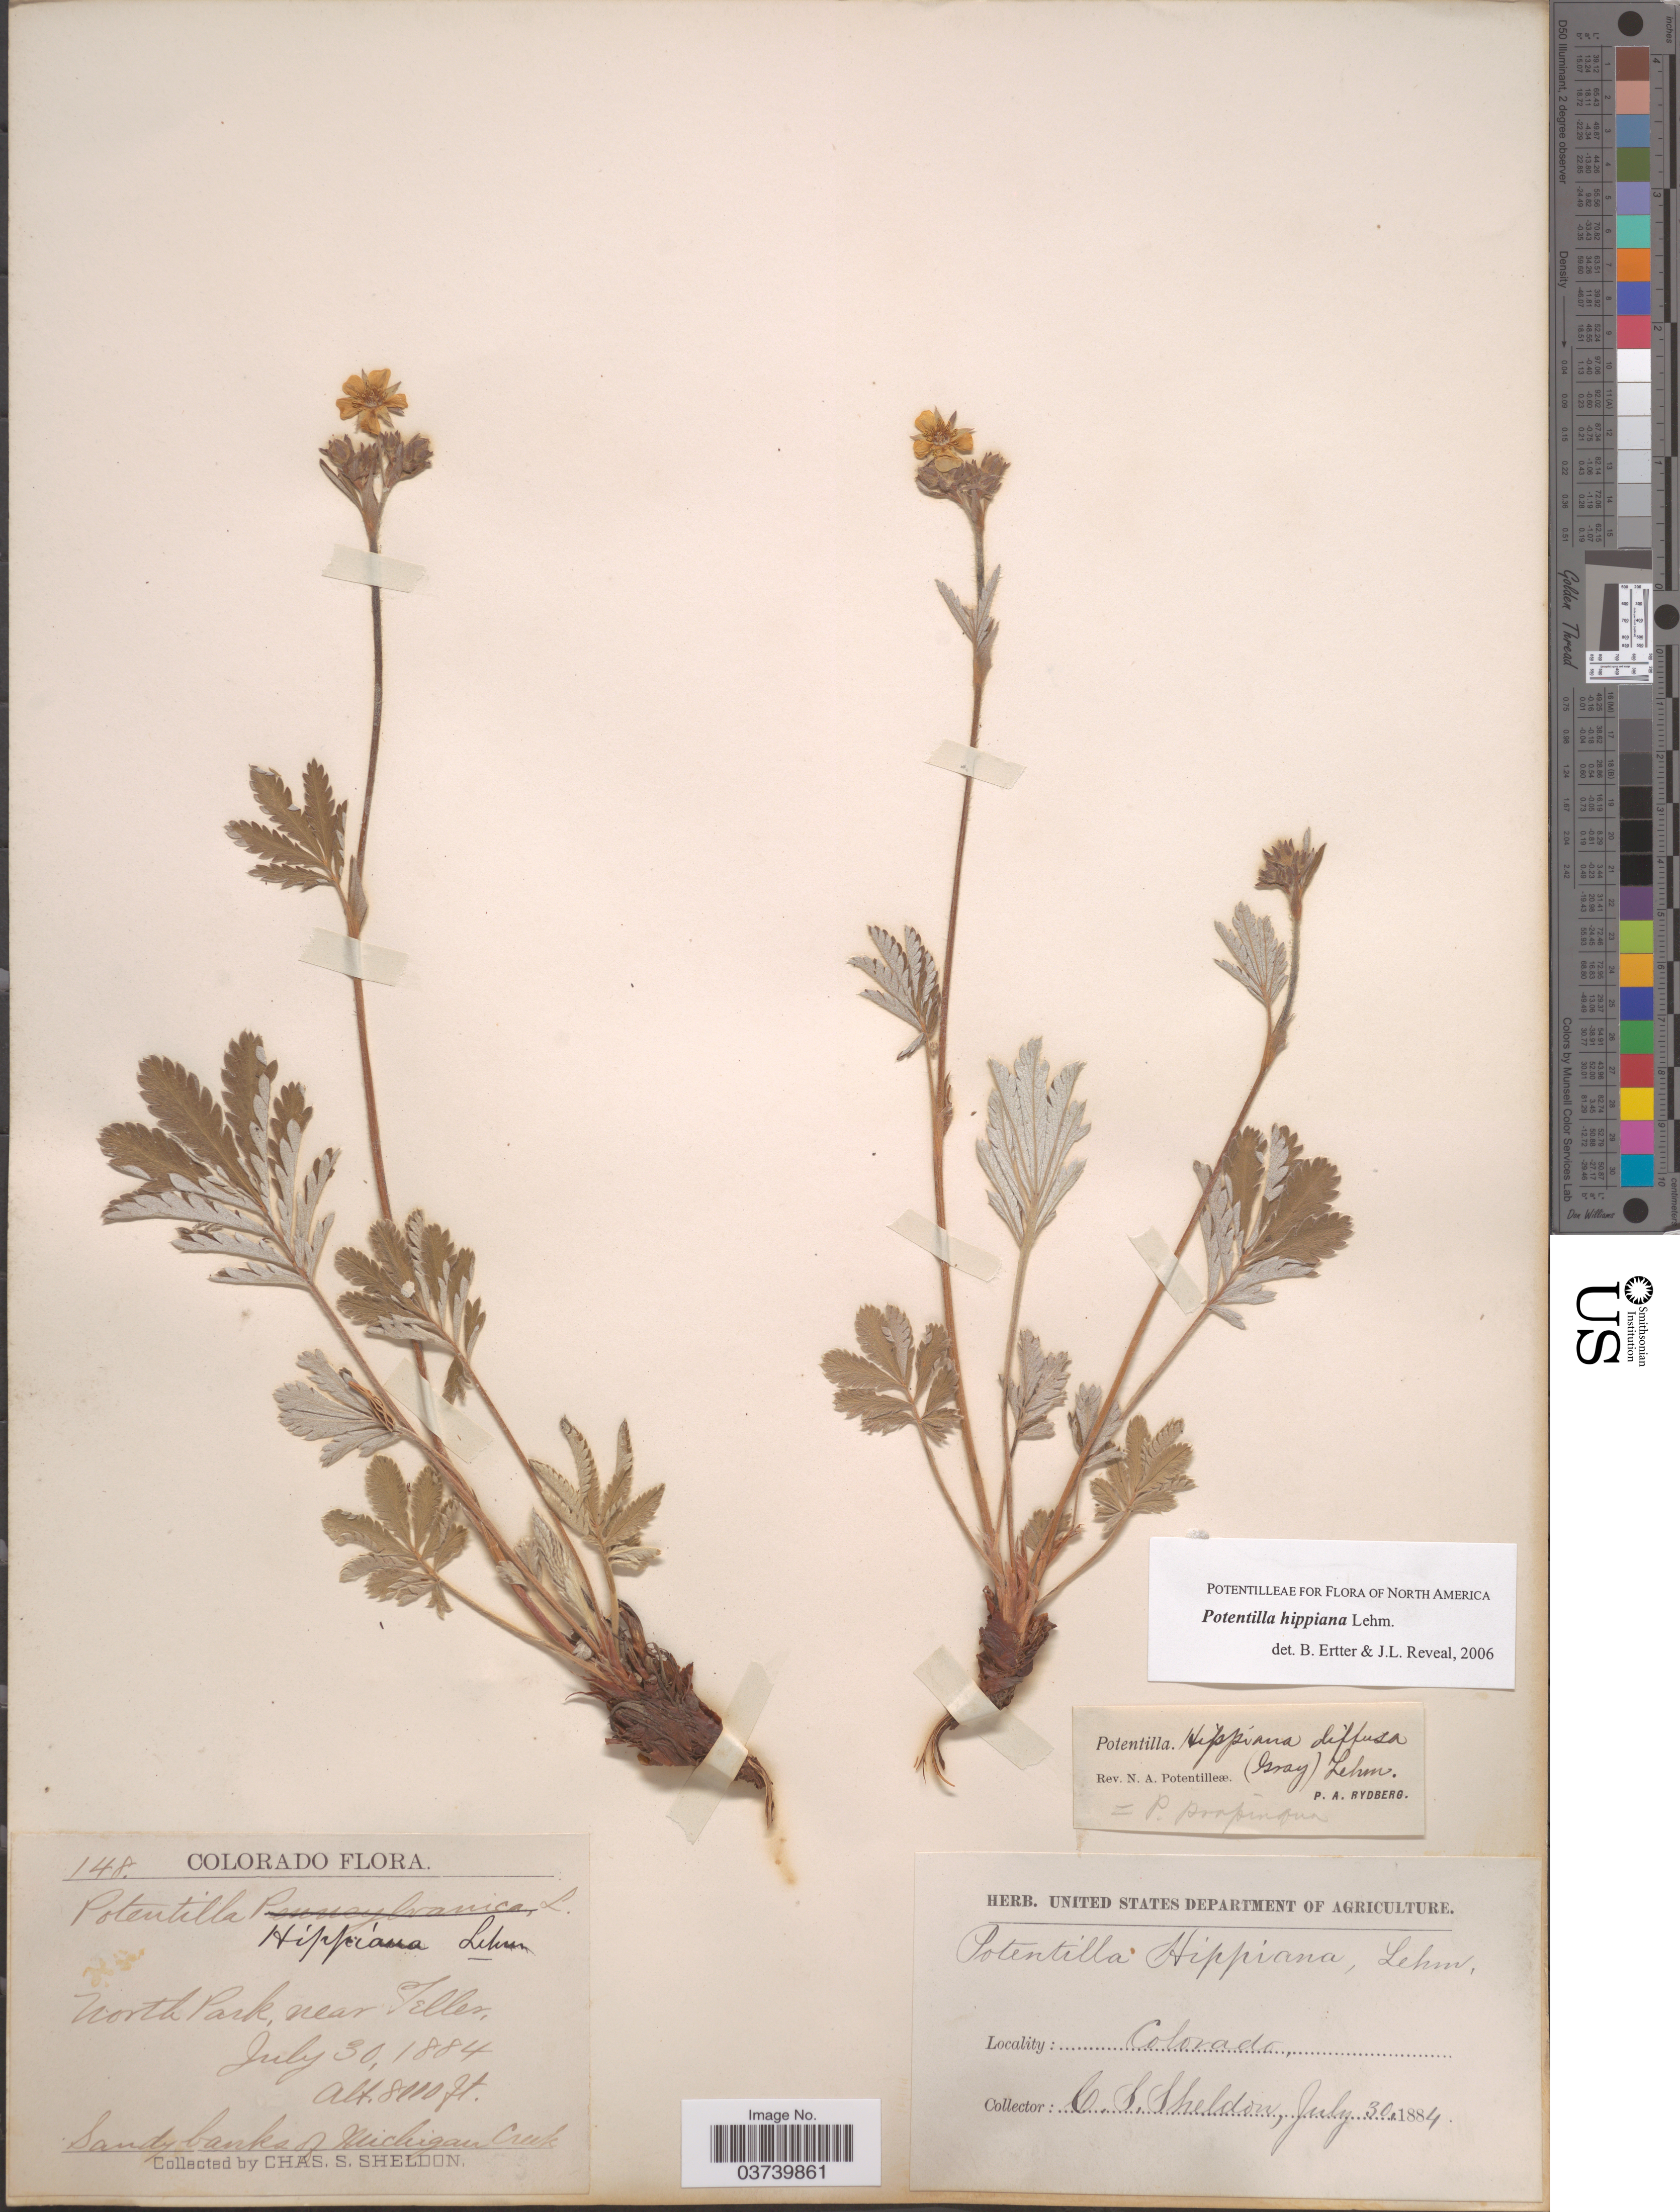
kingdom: Plantae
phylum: Tracheophyta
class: Magnoliopsida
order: Rosales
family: Rosaceae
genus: Potentilla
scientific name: Potentilla hippiana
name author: Lehm.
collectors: C. S. Sheldon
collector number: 148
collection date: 1884-07-30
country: United States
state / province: Colorado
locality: North Park, near Teller. Michan Creek.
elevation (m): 2438